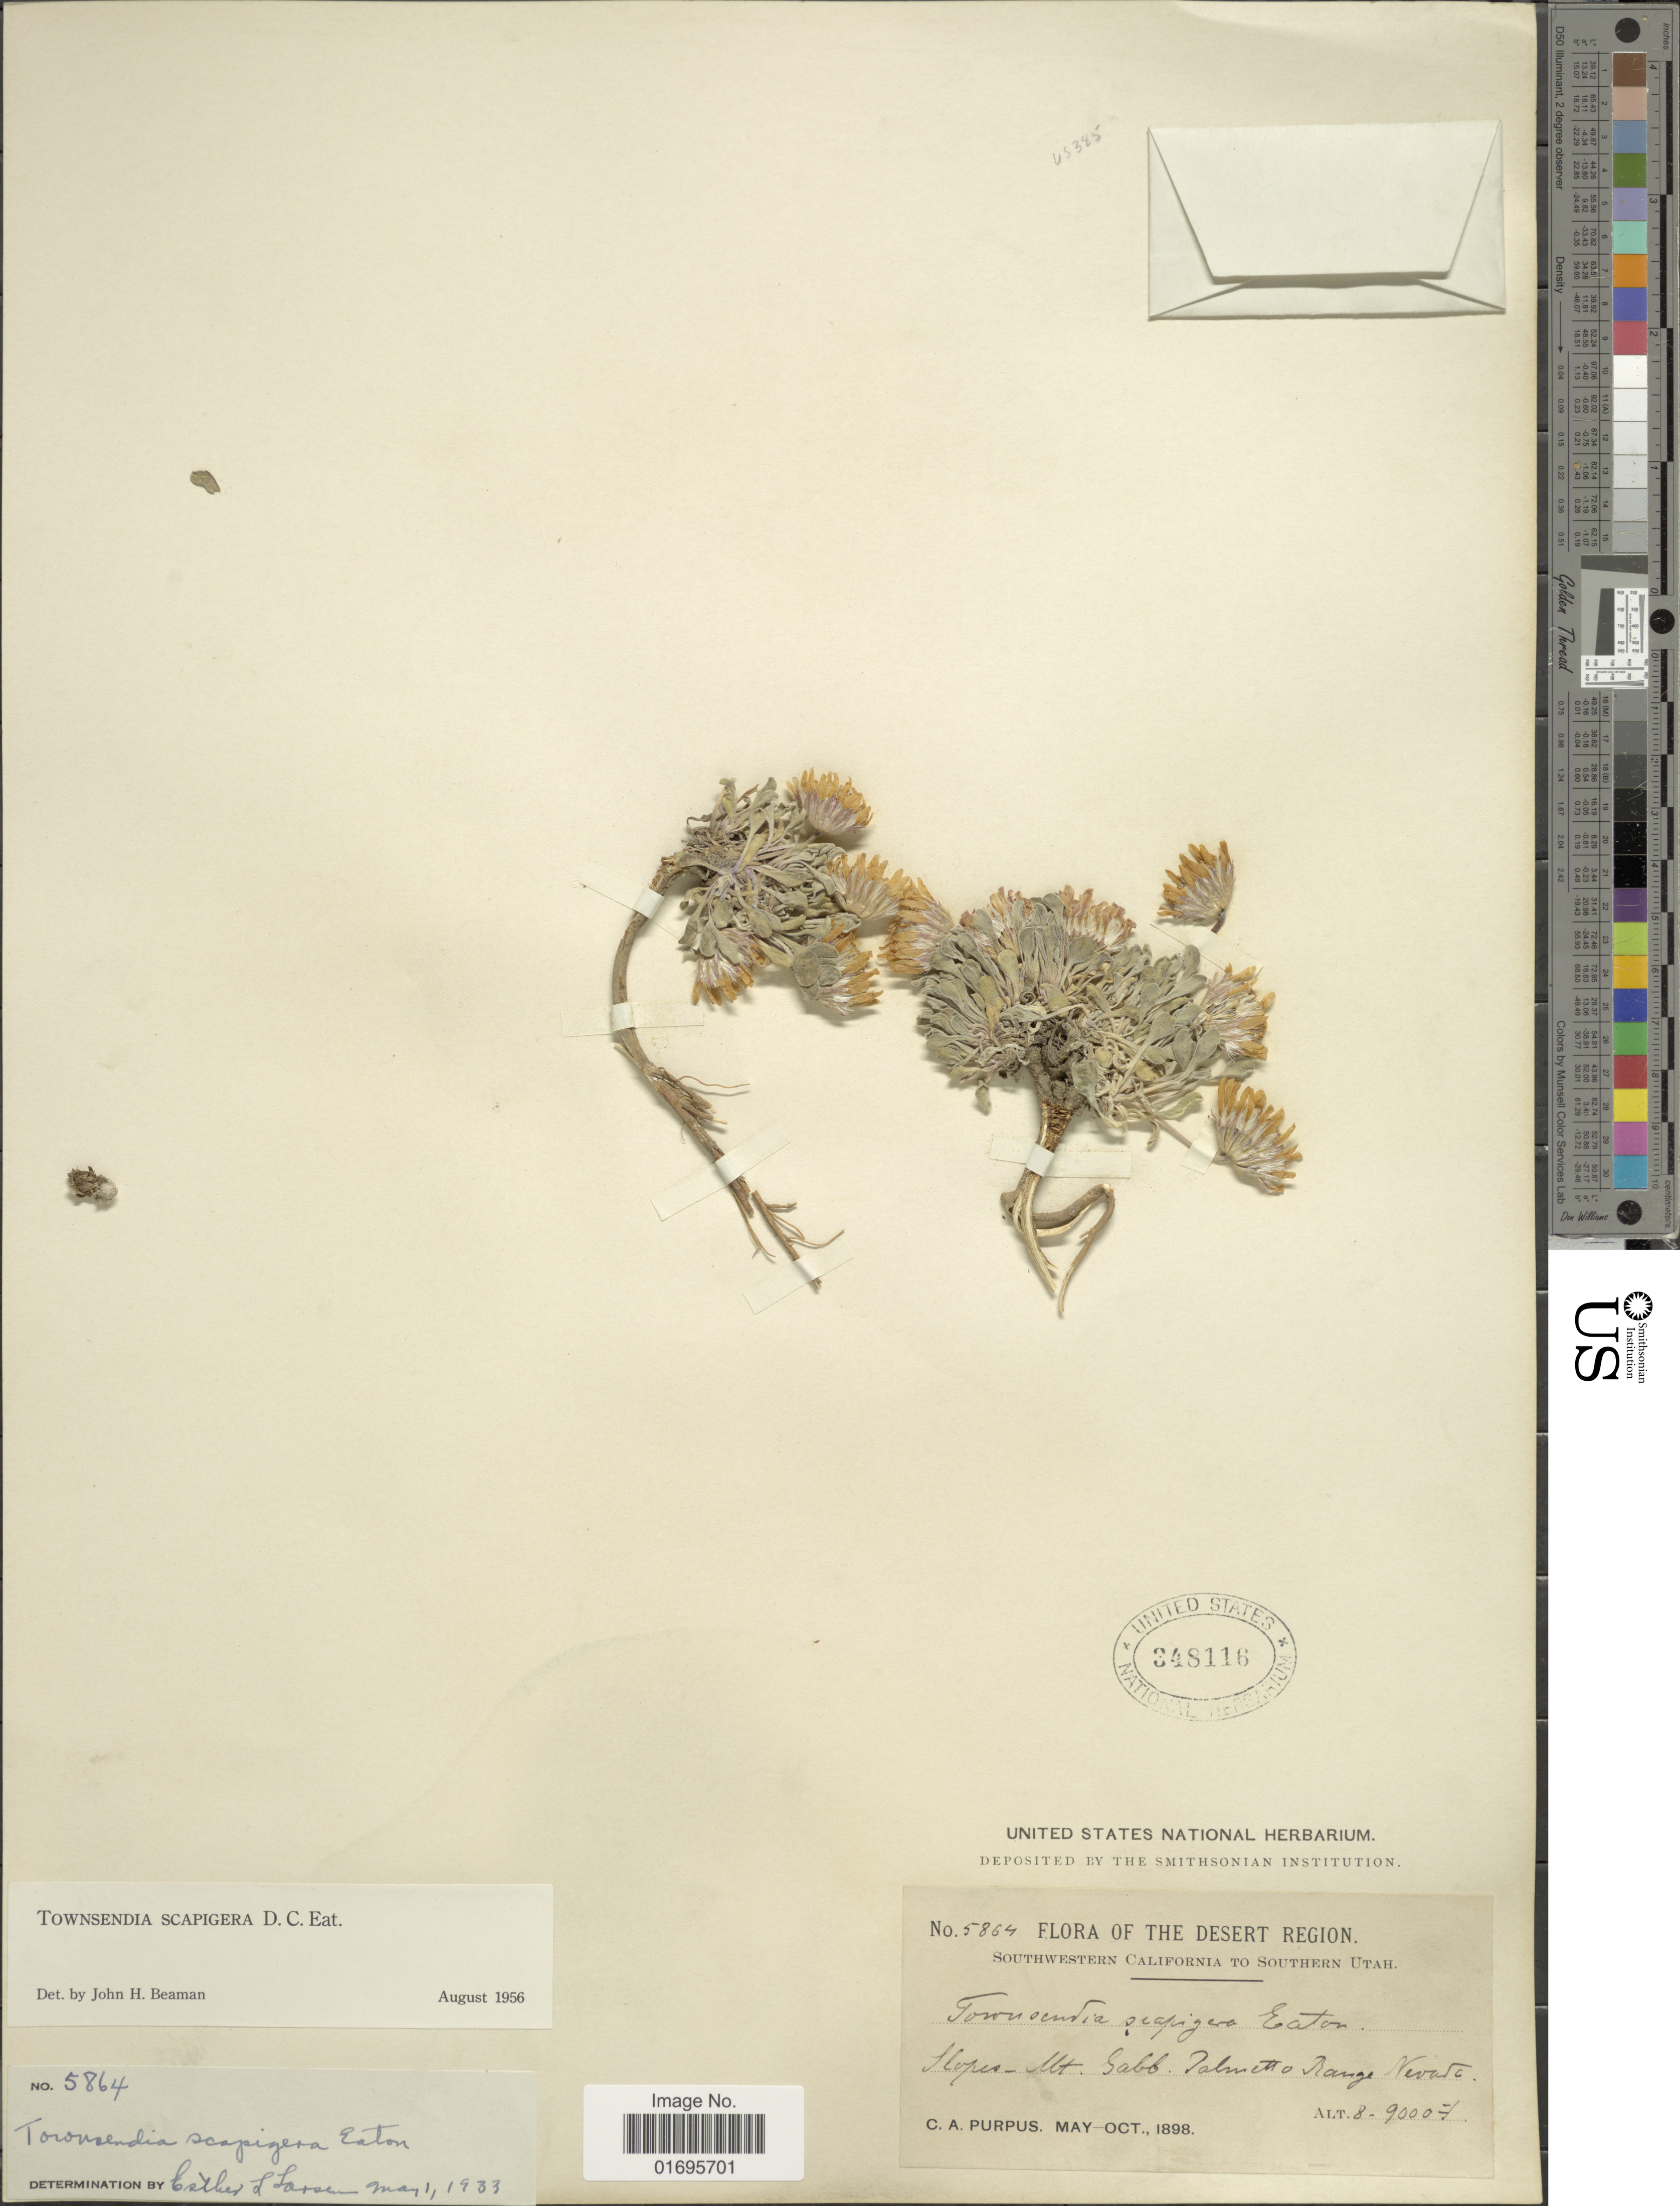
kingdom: Plantae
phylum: Tracheophyta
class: Magnoliopsida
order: Asterales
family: Asteraceae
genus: Townsendia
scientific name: Townsendia scapigera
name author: D.C. Eaton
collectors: C. A. Purpus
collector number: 5864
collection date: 1898-05/1898-10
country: United States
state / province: Nevada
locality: Southwestern California to Southern Utah,The Desert Region, slopes, Mt. Sabb. Palmetto Range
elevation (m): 2438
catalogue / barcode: US 348116